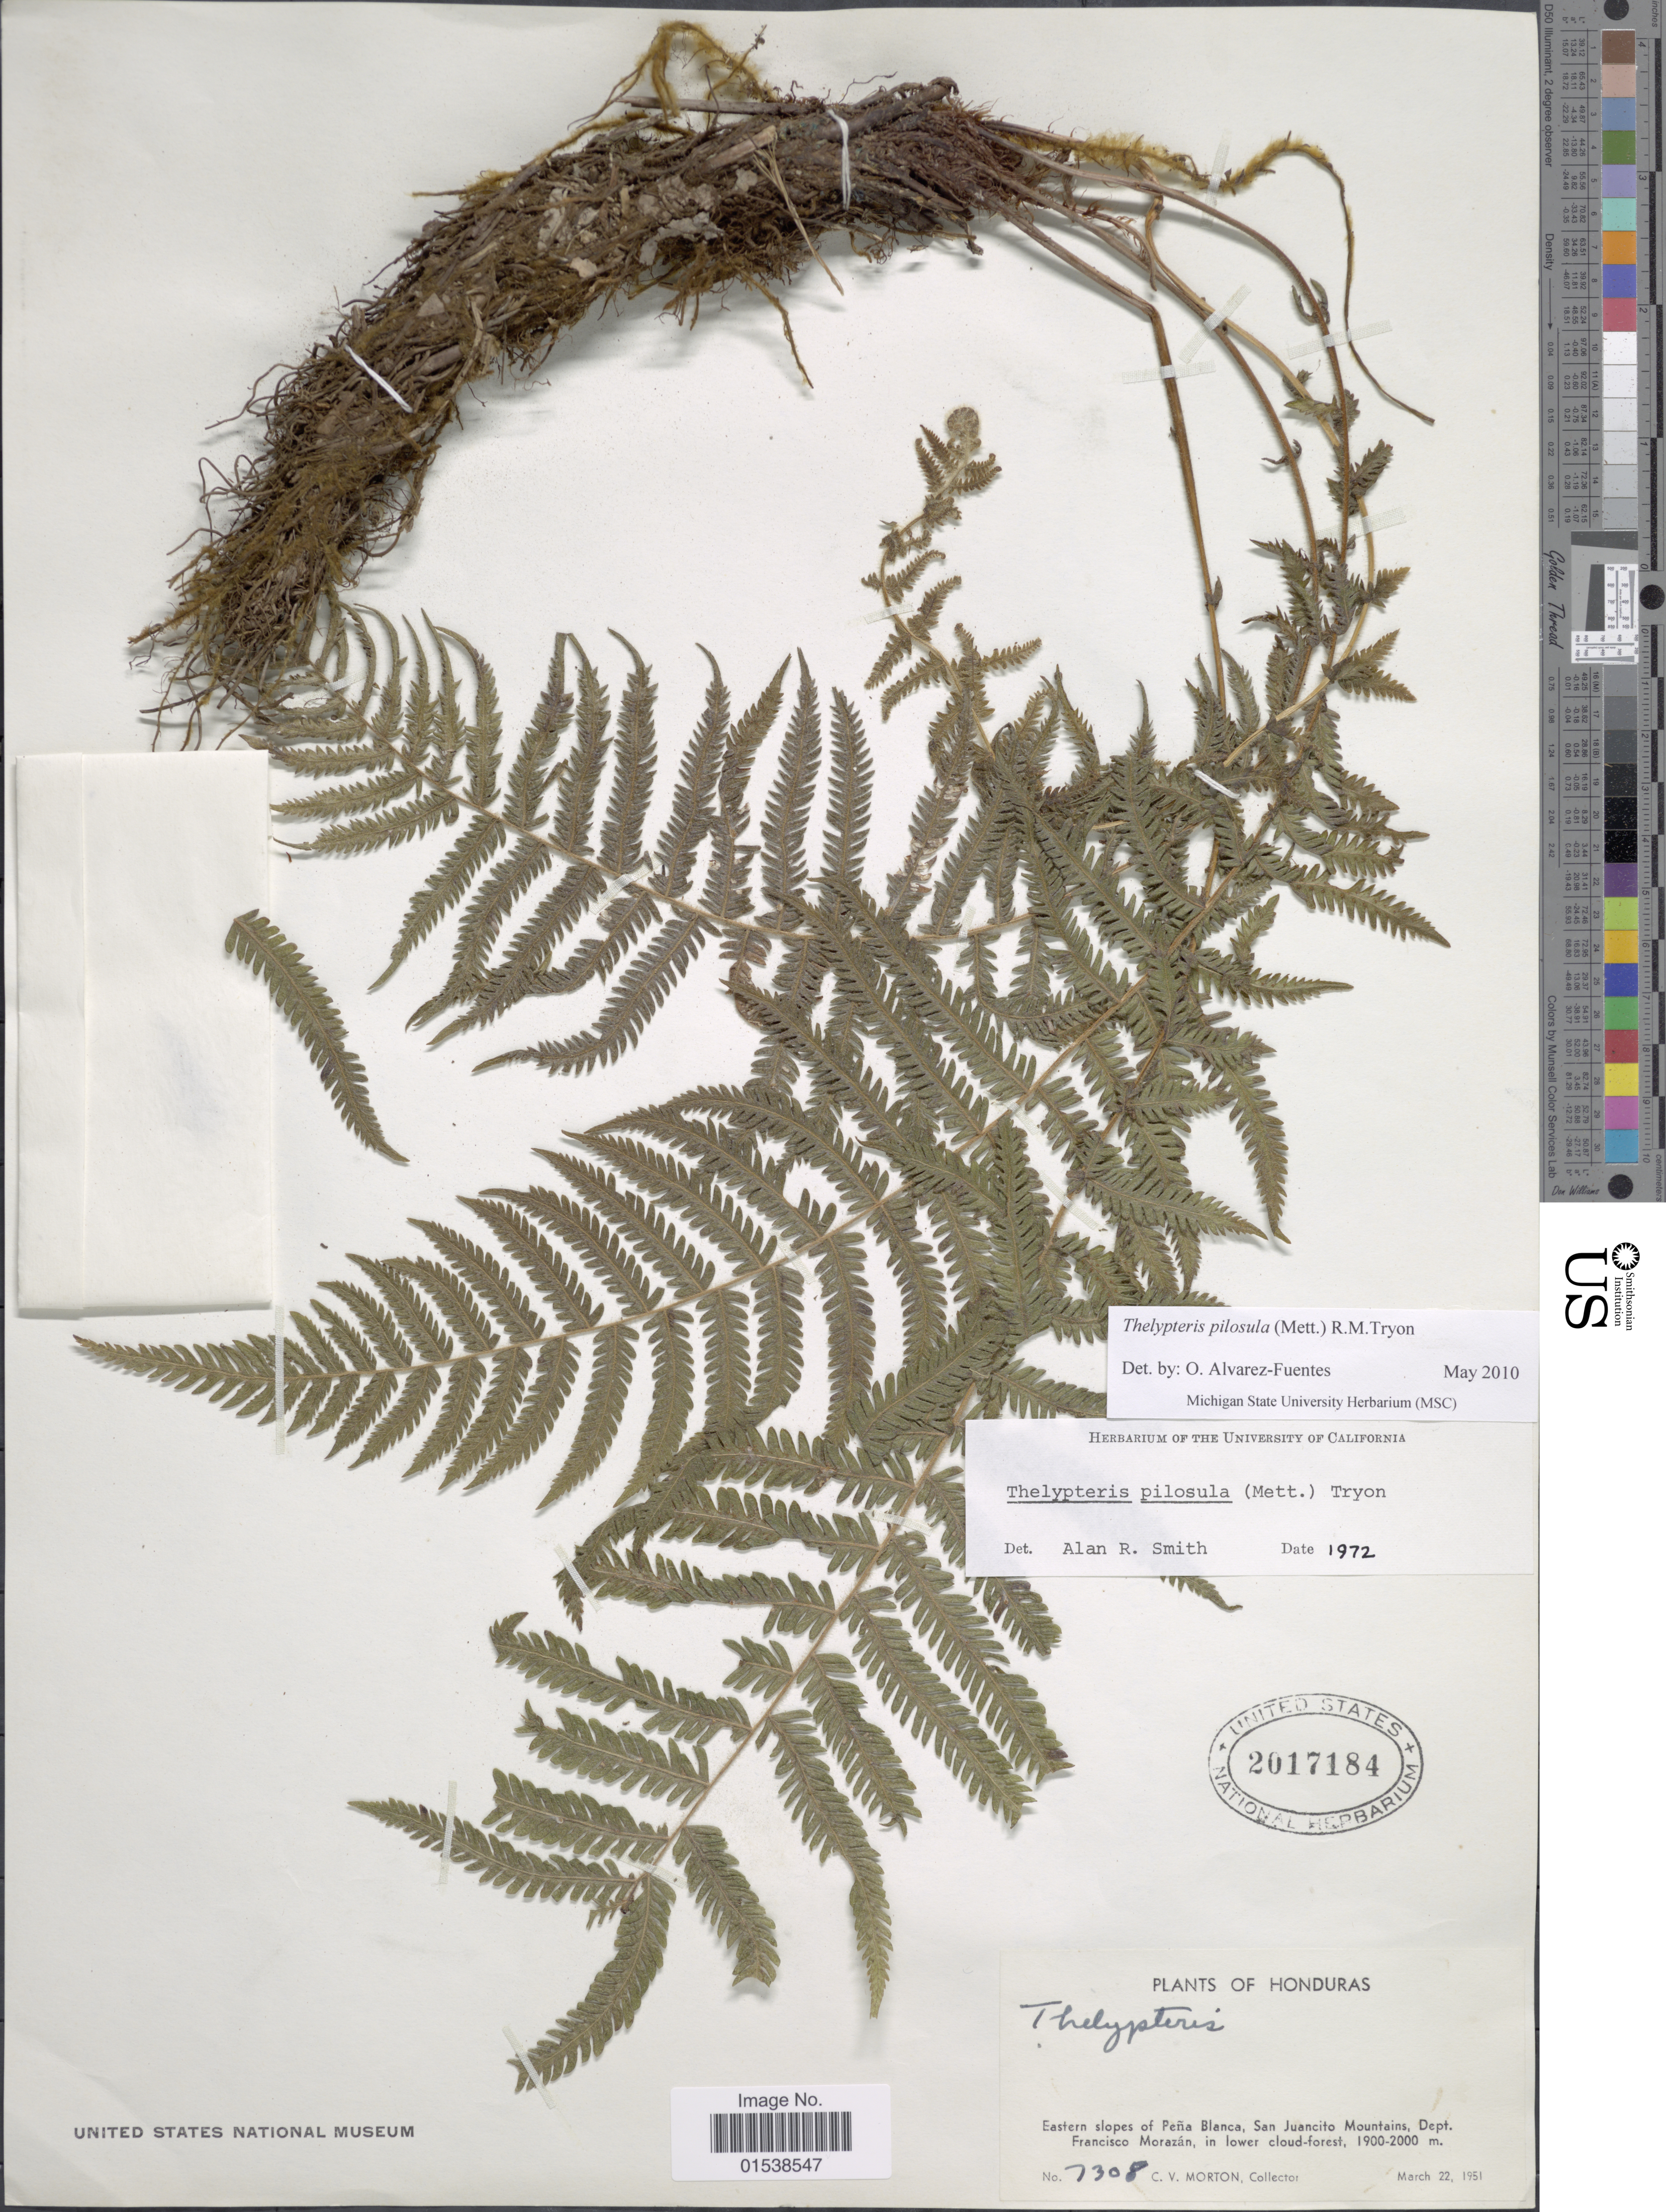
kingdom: Plantae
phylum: Tracheophyta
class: Polypodiopsida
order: Polypodiales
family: Thelypteridaceae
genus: Amauropelta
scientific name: Amauropelta pilosula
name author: (Klotzsch & H. Karst.) Á. Löve & D. Löve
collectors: C. V. Morton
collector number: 7308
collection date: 1951-03-22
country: Honduras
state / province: Fco. Morazán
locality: Eastern slopes of Pena Blanca, San Juancito Mountains, Dept. Francisco Morazan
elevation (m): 1900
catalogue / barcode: US 2017184